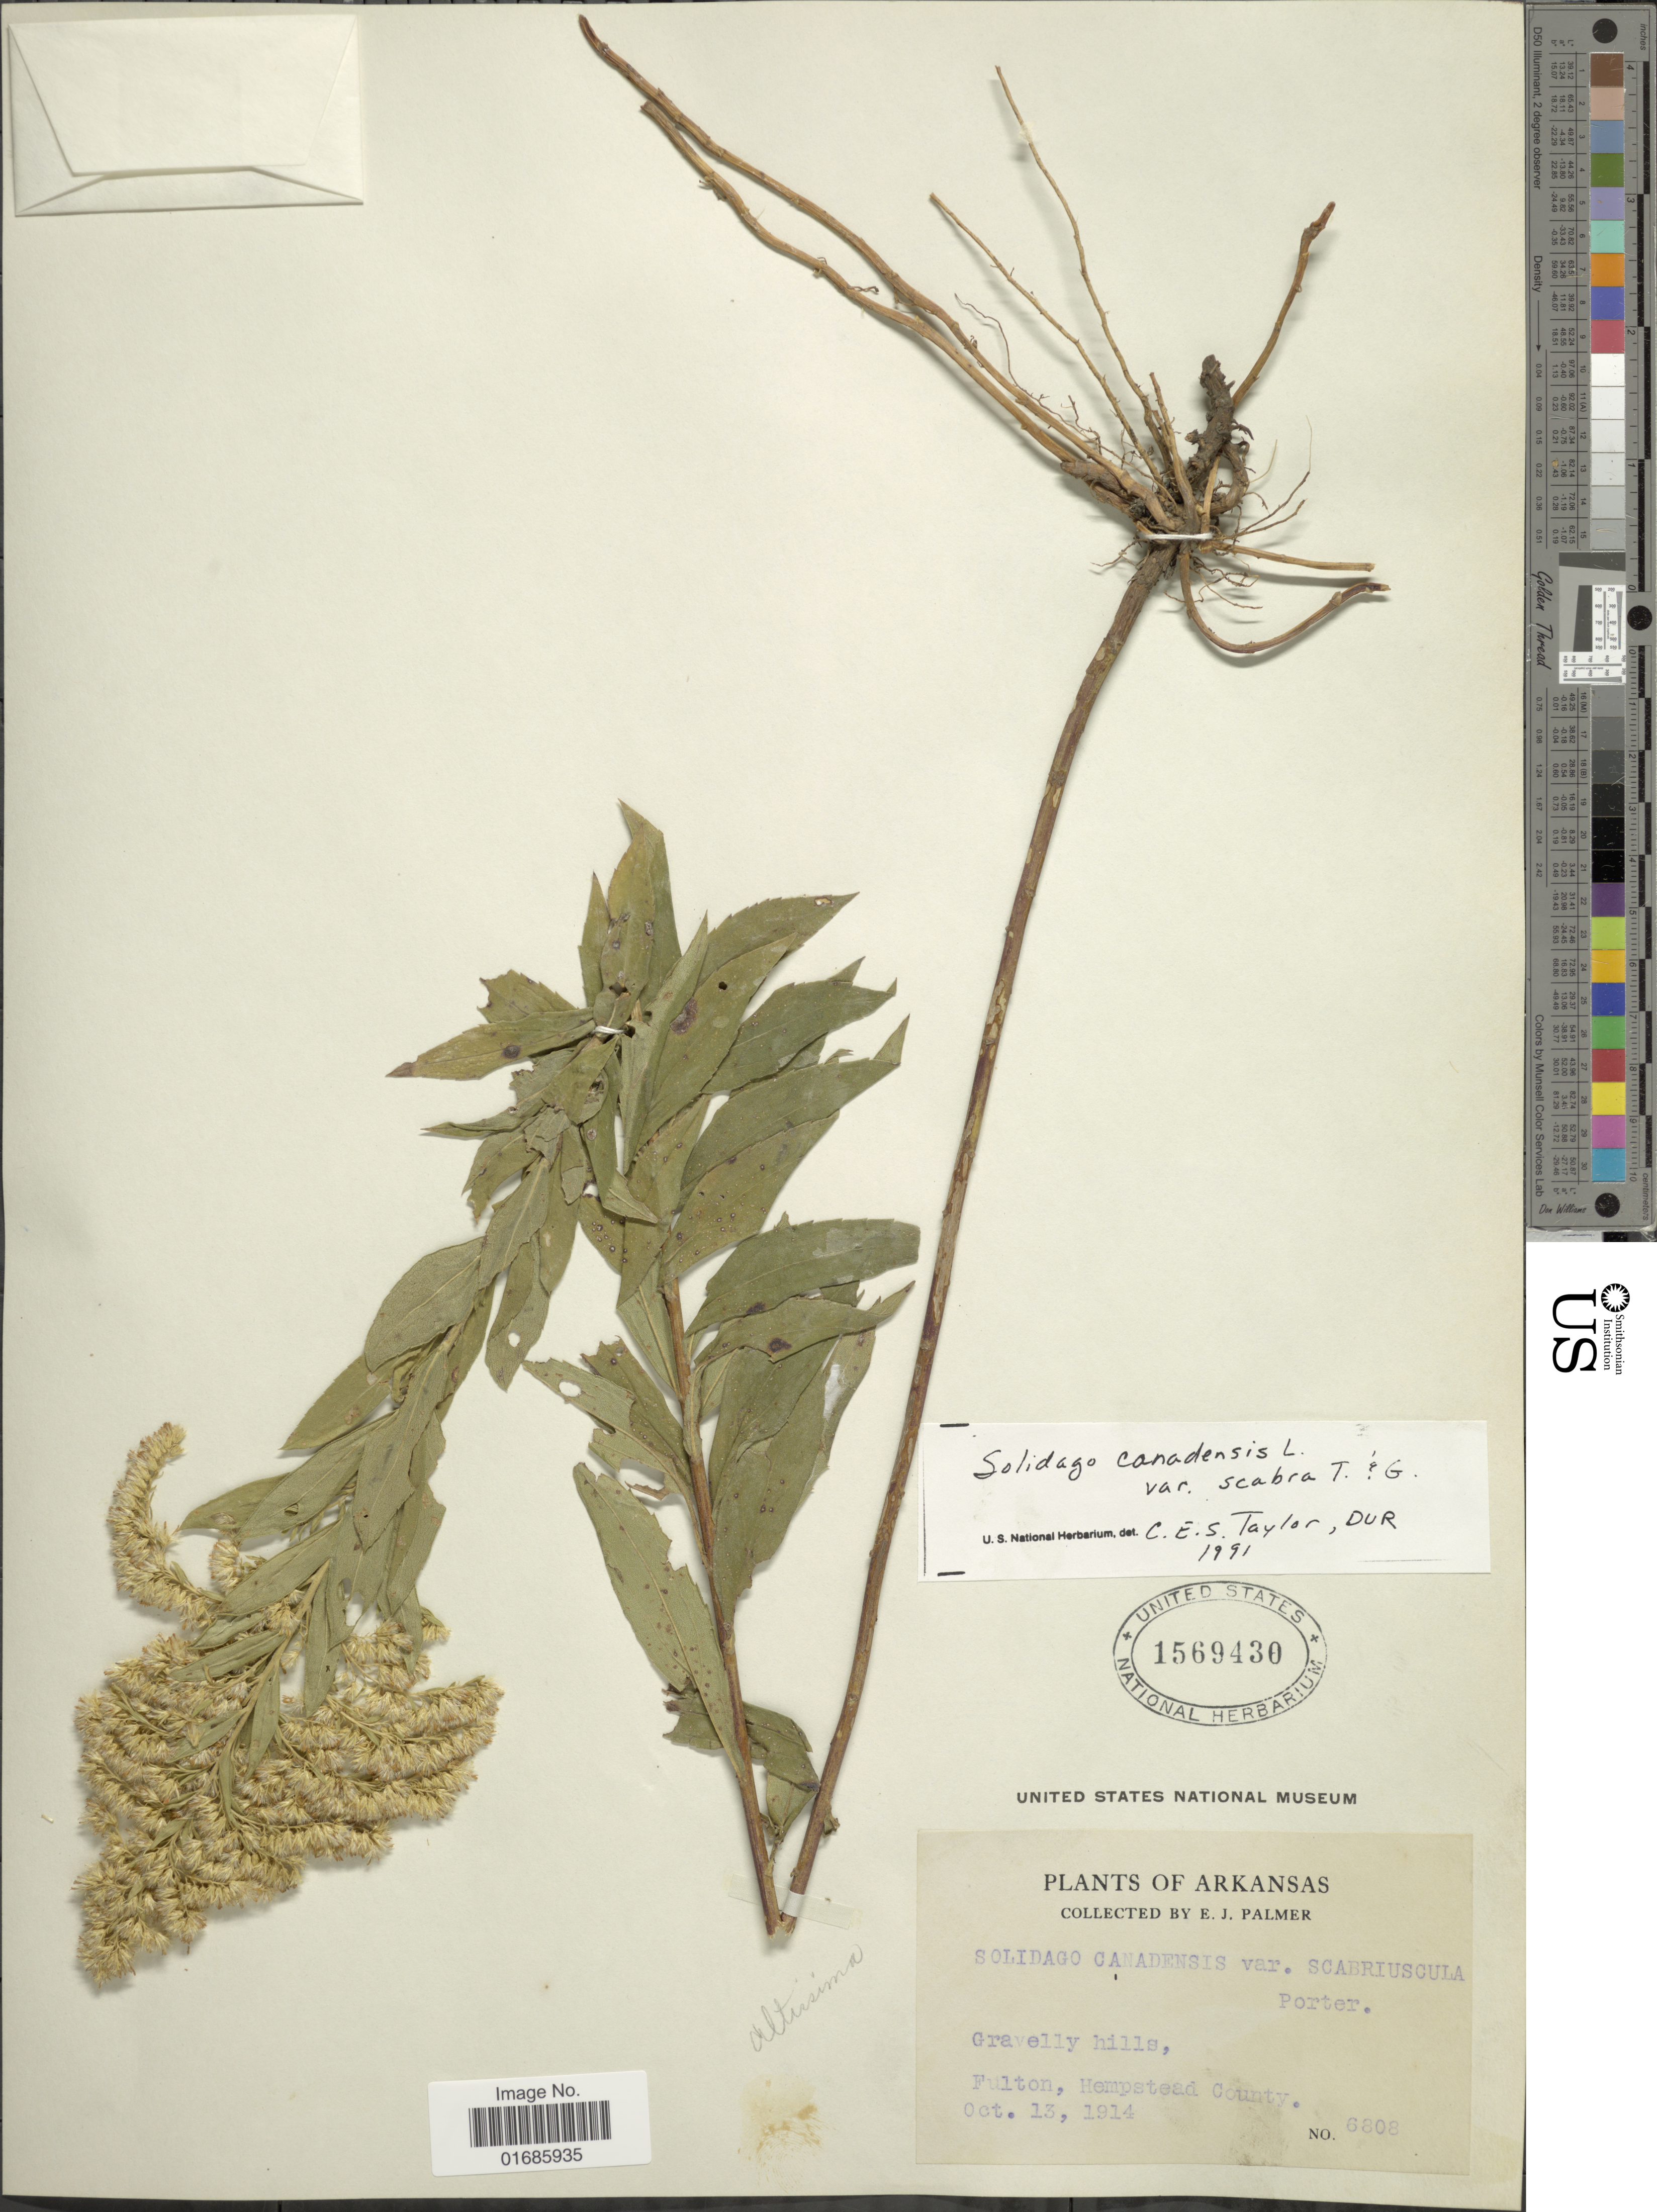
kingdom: Plantae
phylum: Tracheophyta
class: Magnoliopsida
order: Asterales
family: Asteraceae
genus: Solidago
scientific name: Solidago canadensis var. scabra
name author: (Muhl. ex Willd.) Torr. & A. Gray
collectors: E. J. Palmer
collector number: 6808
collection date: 1914-10-13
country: United States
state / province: Arkansas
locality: Fulton, Hempstead County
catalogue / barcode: US 1569430